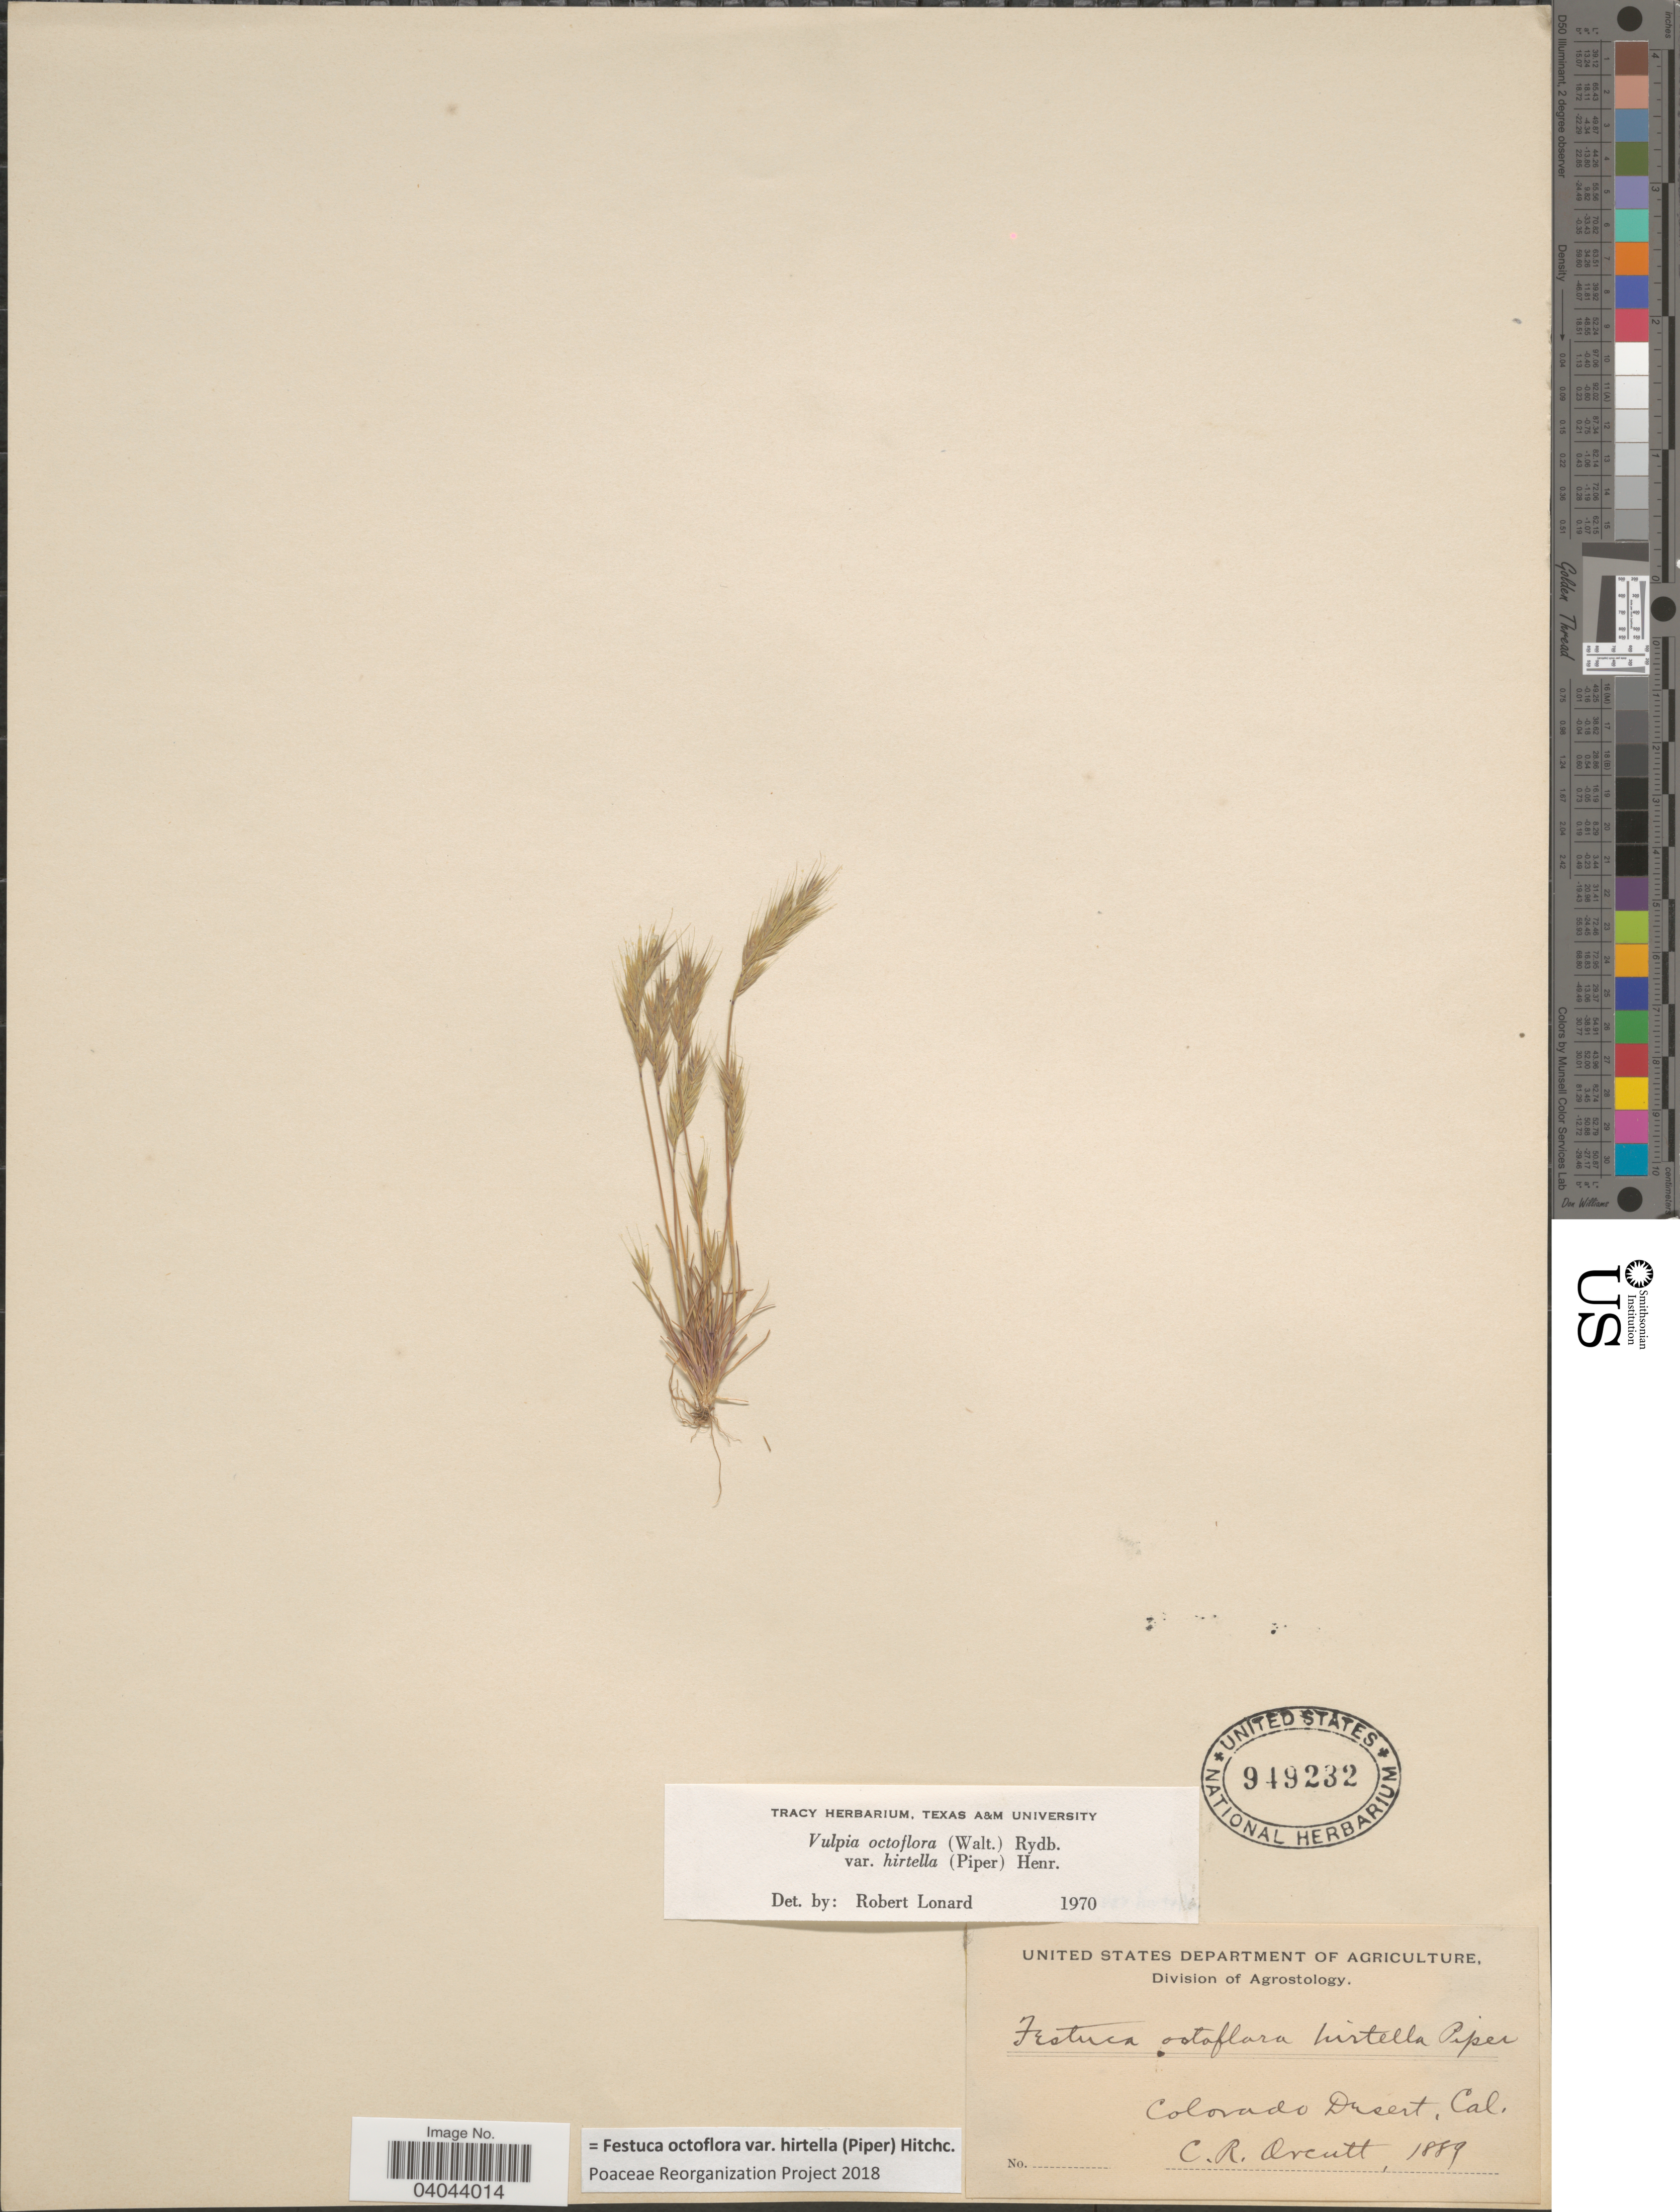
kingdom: Plantae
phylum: Tracheophyta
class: Liliopsida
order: Poales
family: Poaceae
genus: Festuca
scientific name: Festuca octoflora var. hirtella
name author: Piper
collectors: C. R. Orcutt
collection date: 1889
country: United States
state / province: California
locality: Colorado Desert.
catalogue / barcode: US 949232